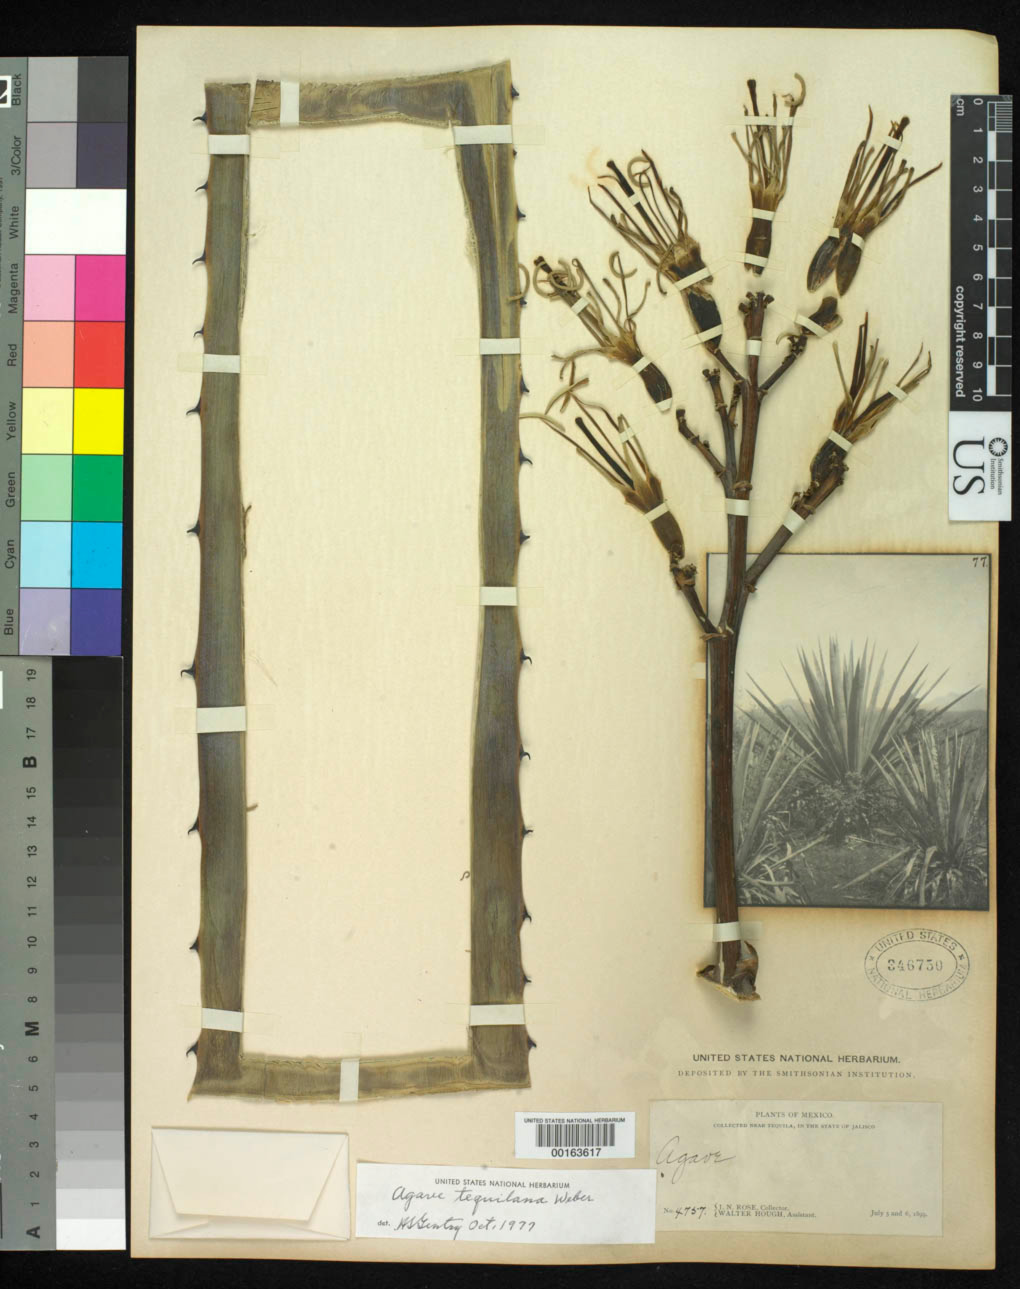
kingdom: Plantae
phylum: Tracheophyta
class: Liliopsida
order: Asparagales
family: Asparagaceae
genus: Agave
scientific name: Agave tequilana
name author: F.A.C. Weber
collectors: J. N. Rose & W. Hough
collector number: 4757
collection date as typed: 05 Jul 1899 and 06 Jul 1899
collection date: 1899-07-05,1899-07-06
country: Mexico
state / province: Jalisco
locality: Tequila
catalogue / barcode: US 346750